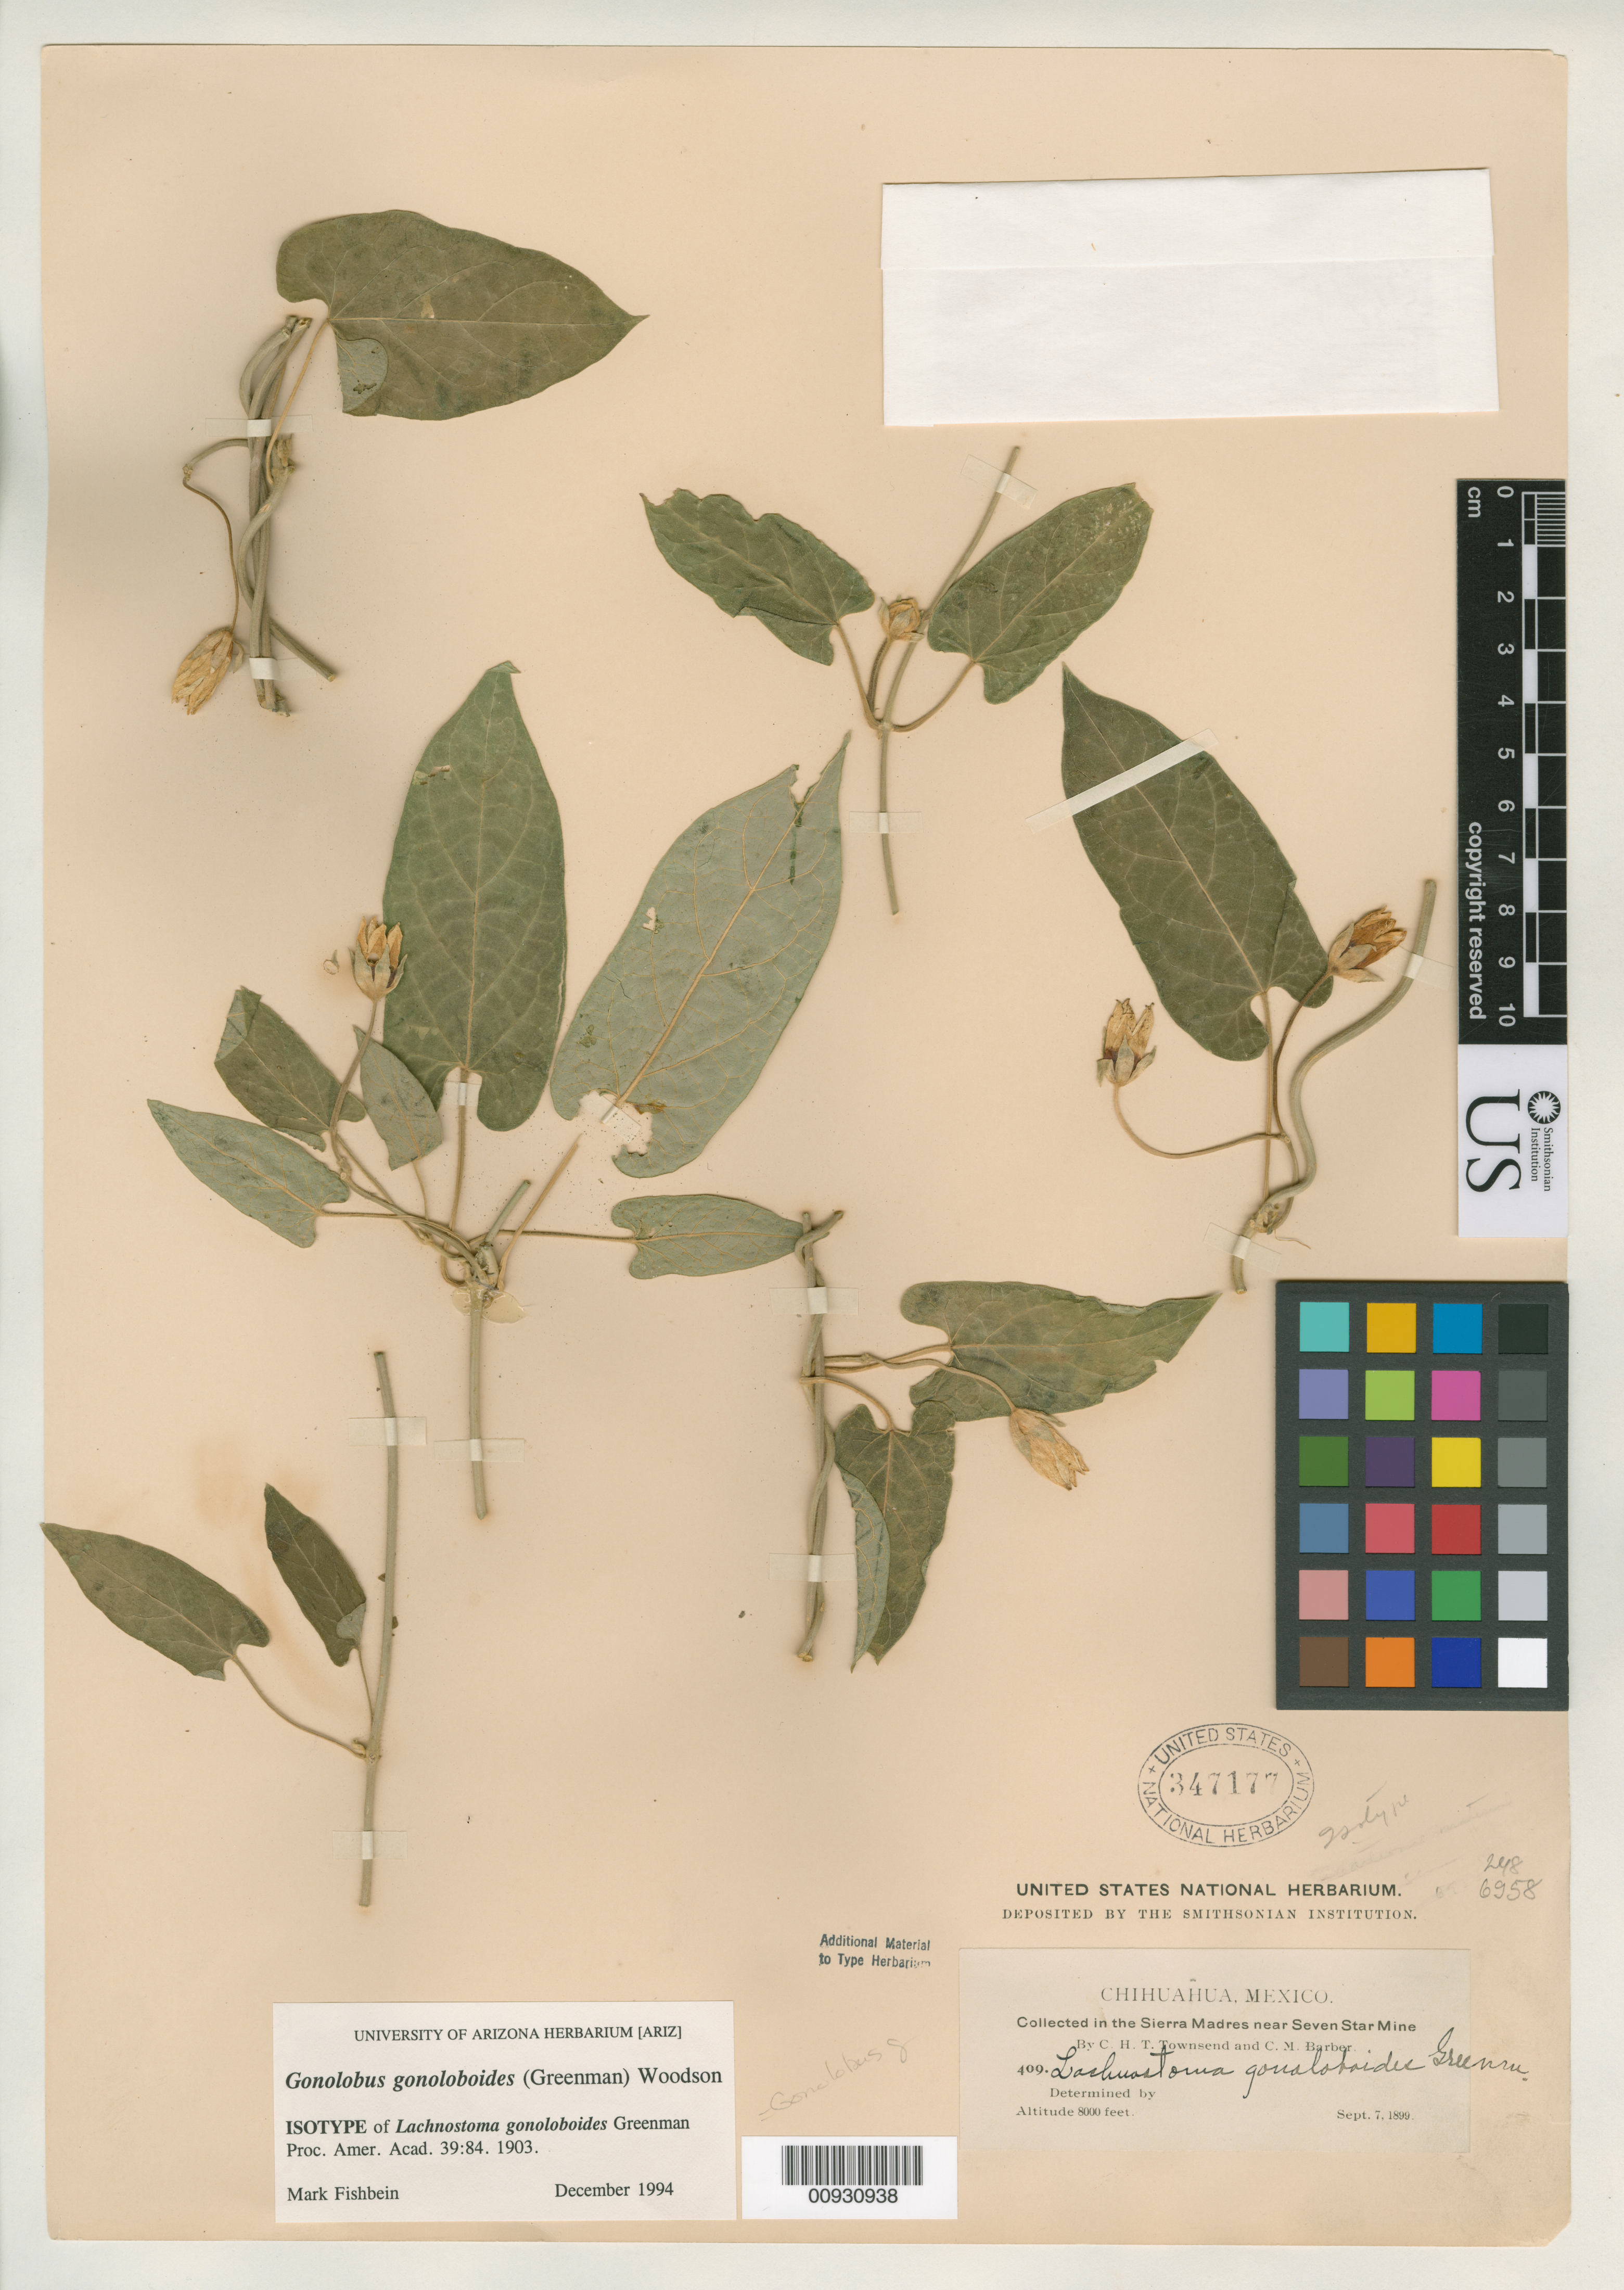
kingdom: Plantae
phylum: Tracheophyta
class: Magnoliopsida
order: Gentianales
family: Apocynaceae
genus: Lachnostoma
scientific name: Lachnostoma gonoloboides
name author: Greenm.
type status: Isotype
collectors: C. H. T. Townsend & C. Barber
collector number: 409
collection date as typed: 07 Sep 1899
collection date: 1899-09-07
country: Mexico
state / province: Chihuahua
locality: Sierra Madres near Seven Star Mine.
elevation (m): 2438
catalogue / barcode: US 347177